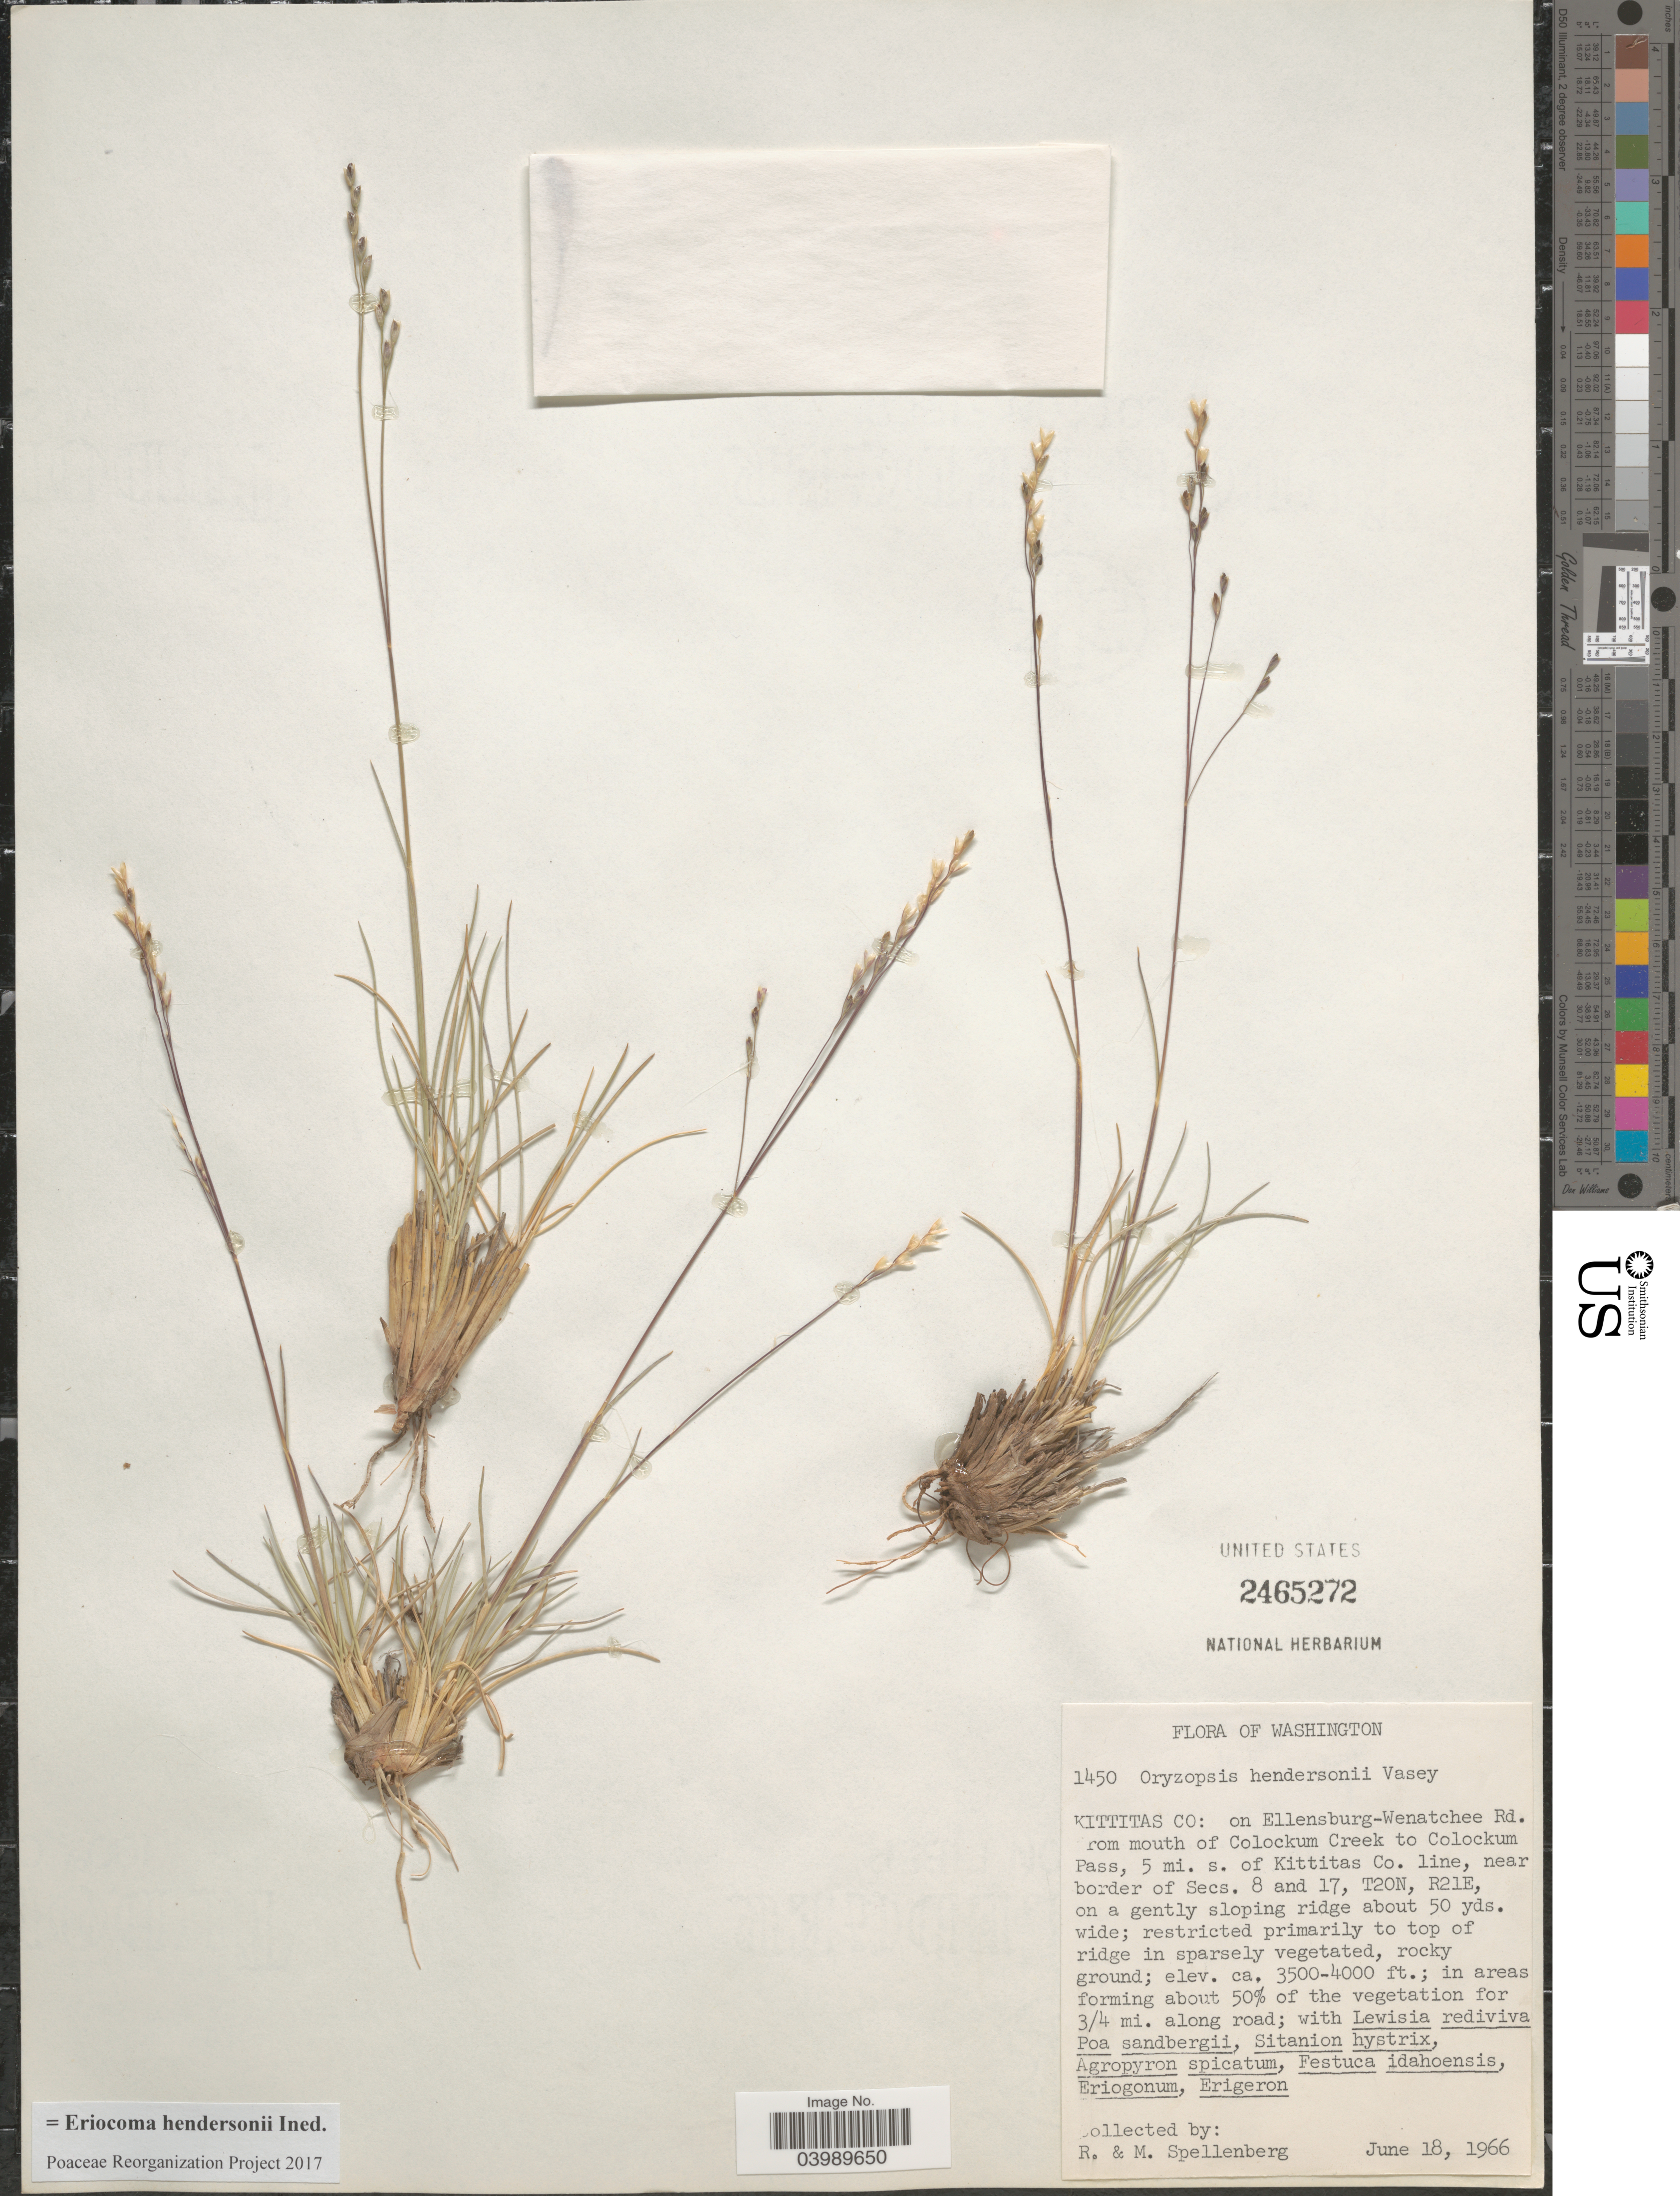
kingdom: Plantae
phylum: Tracheophyta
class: Liliopsida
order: Poales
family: Poaceae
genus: Eriocoma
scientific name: Eriocoma hendersonii ined.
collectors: R. Spellenberg & Spellenberg, M.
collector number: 1450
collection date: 1966-06-18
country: United States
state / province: Washington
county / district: Kittitas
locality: Kittitas Co: on Ellensburg-Wenatchee Rd. From mouth of Colockum Creek to Colockum Pass, 5 mi. s. of Kittitas Co. line, near border of Secs. 8 and 17, T20N, R21E, on a gently sloping ridge about 50 yds.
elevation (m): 1067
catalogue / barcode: US 2465272